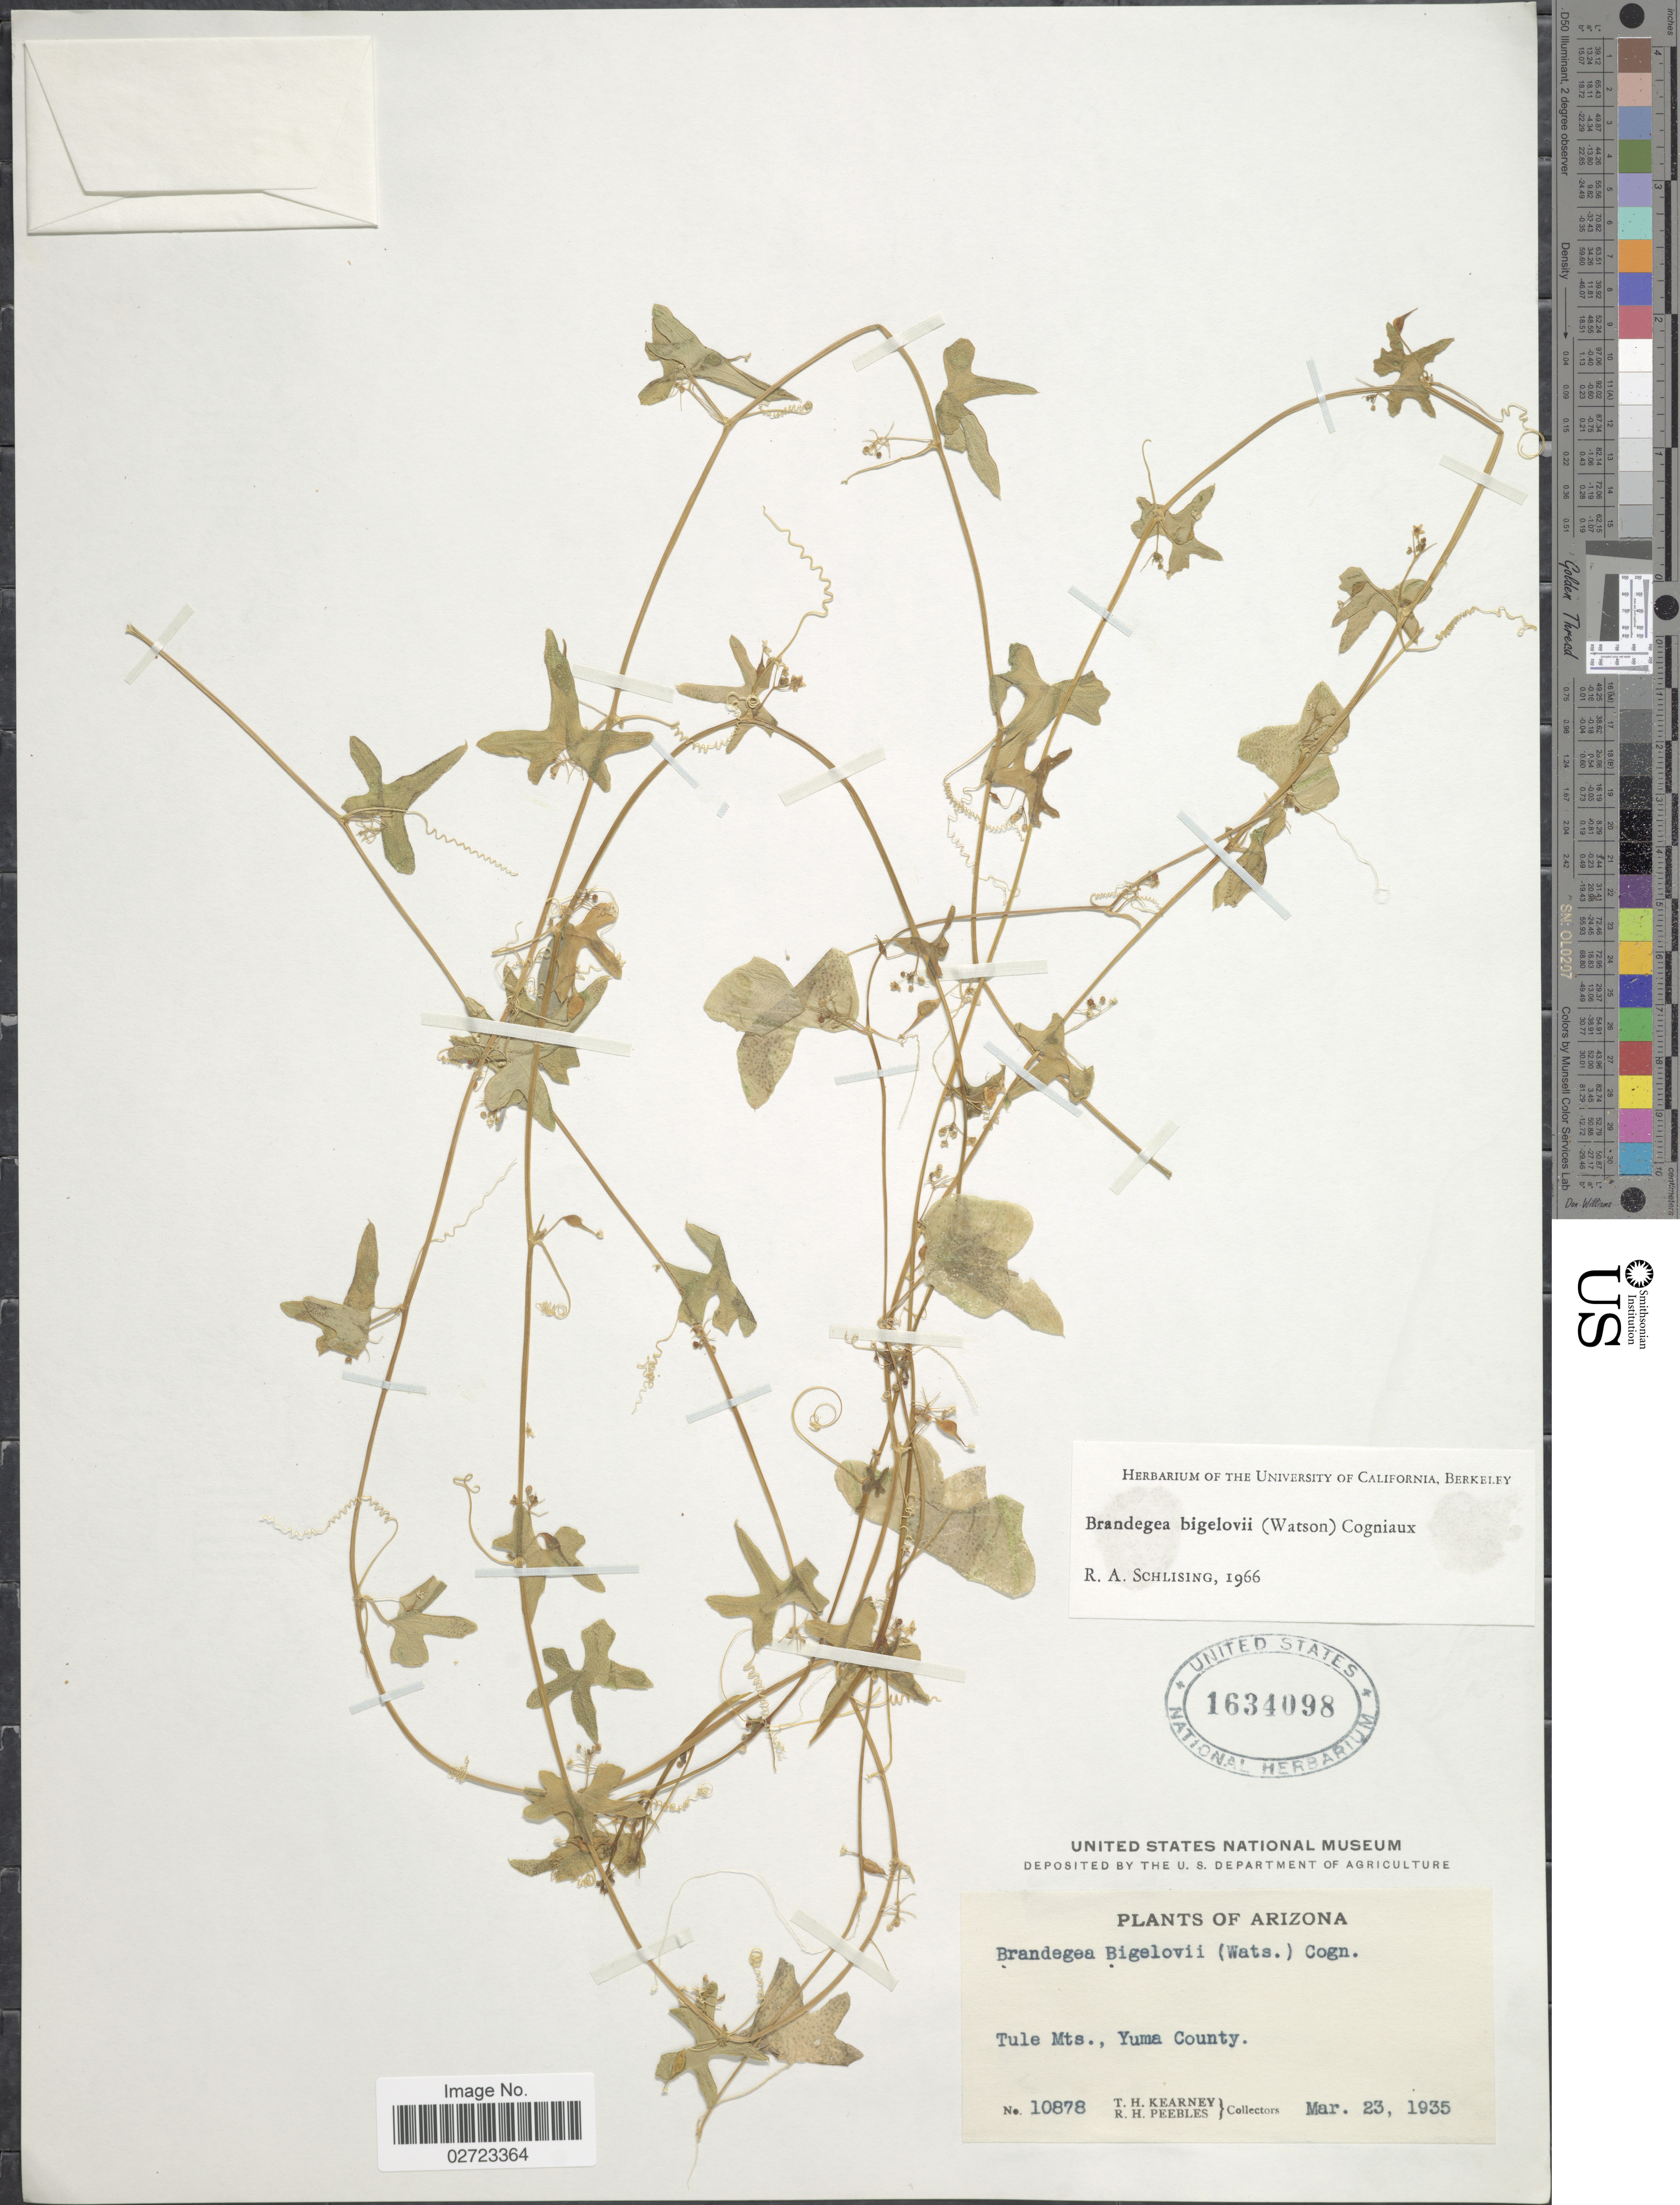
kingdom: Plantae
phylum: Tracheophyta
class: Magnoliopsida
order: Cucurbitales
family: Cucurbitaceae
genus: Brandegea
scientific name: Brandegea bigelovii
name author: (Watson) Cogn.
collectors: T. H. Kearney & R. H. Peebles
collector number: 10878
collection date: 1935-03-23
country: United States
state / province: Arizona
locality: Tule Mts., Yuma County.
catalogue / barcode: US 1634098